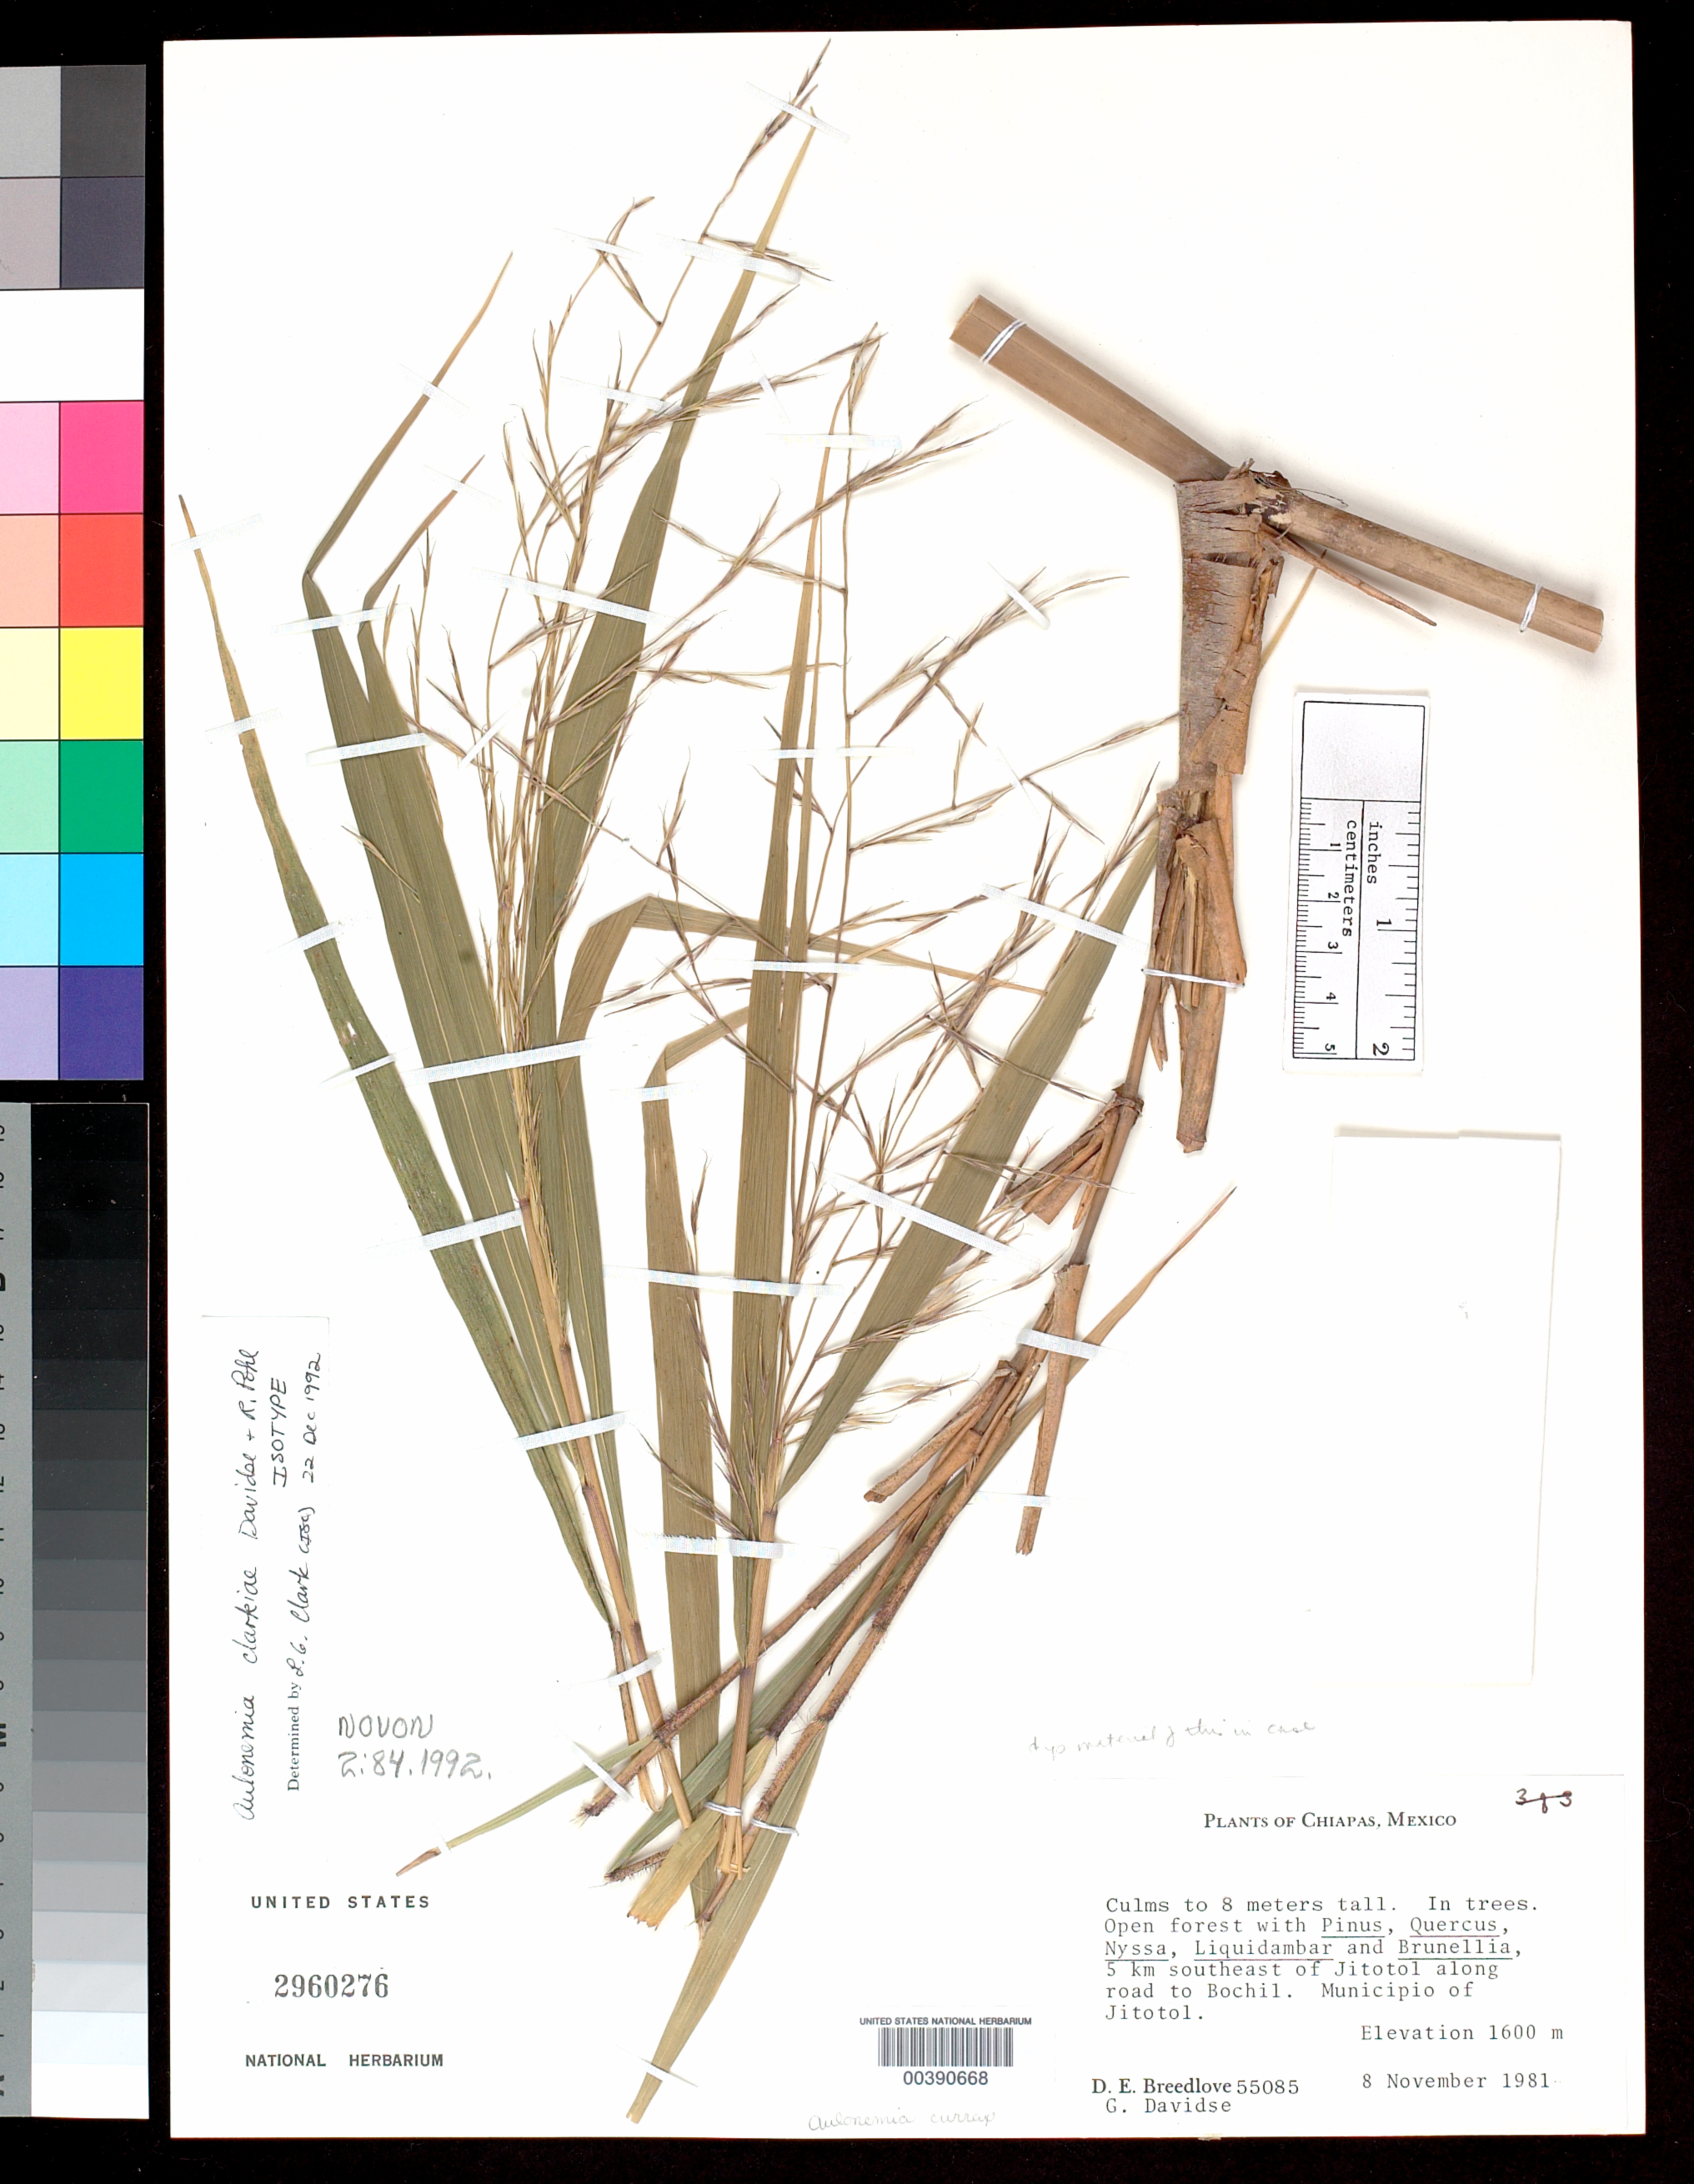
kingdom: Plantae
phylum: Tracheophyta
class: Liliopsida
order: Poales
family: Poaceae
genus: Aulonemia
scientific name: Aulonemia clarkiae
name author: Davidse & R.W. Pohl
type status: Isotype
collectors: D. E. Breedlove & G. Davidse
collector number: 55085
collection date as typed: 08 Nov 1981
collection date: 1981-11-08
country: Mexico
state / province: Chiapas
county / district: Jitotol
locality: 5 km SE of Jitotol along road to Bochil.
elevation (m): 1600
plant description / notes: Specimen is annotated "3 of 3" [subsequently crossed out] and "dup. material of this in case"; additional material not inventoried, not found.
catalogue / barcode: US 2960276